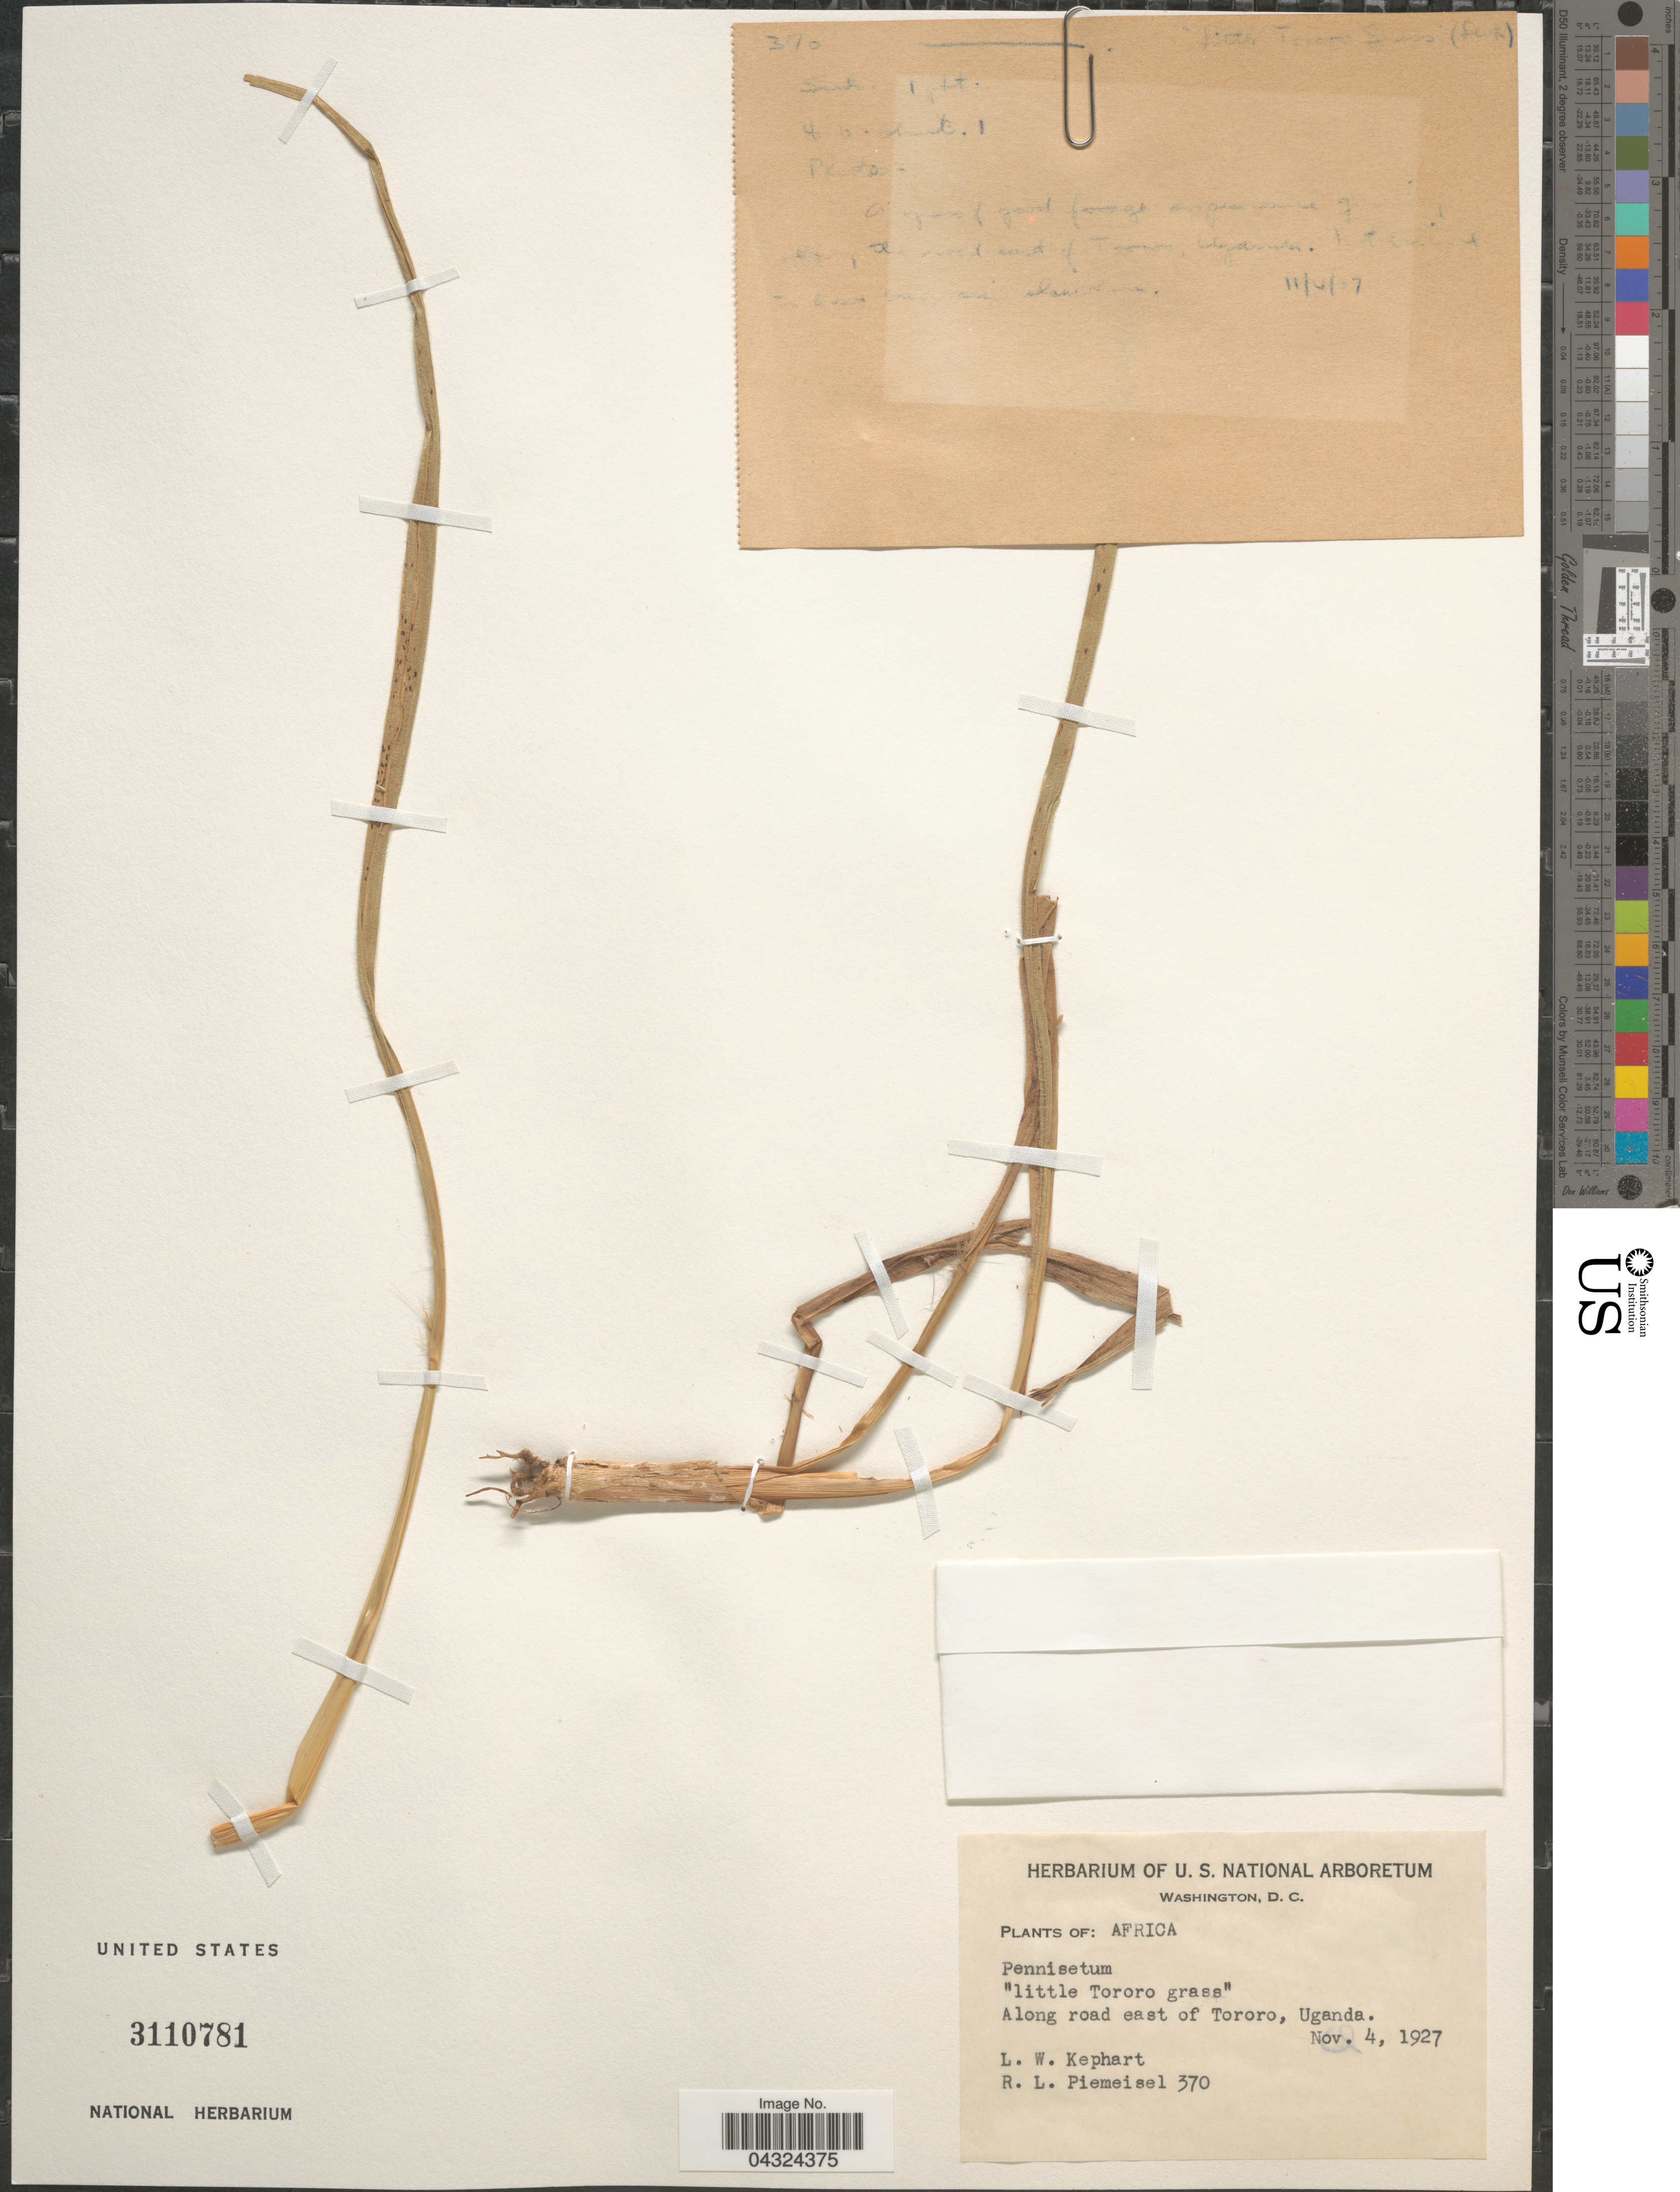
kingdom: Plantae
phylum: Tracheophyta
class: Liliopsida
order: Poales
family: Poaceae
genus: Cenchrus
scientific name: Cenchrus sp.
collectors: L. W. Kephart & R. L. Piemeisel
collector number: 370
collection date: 1927-11-04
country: Uganda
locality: Africa. Along road east of Tororo.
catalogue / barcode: US 3110781